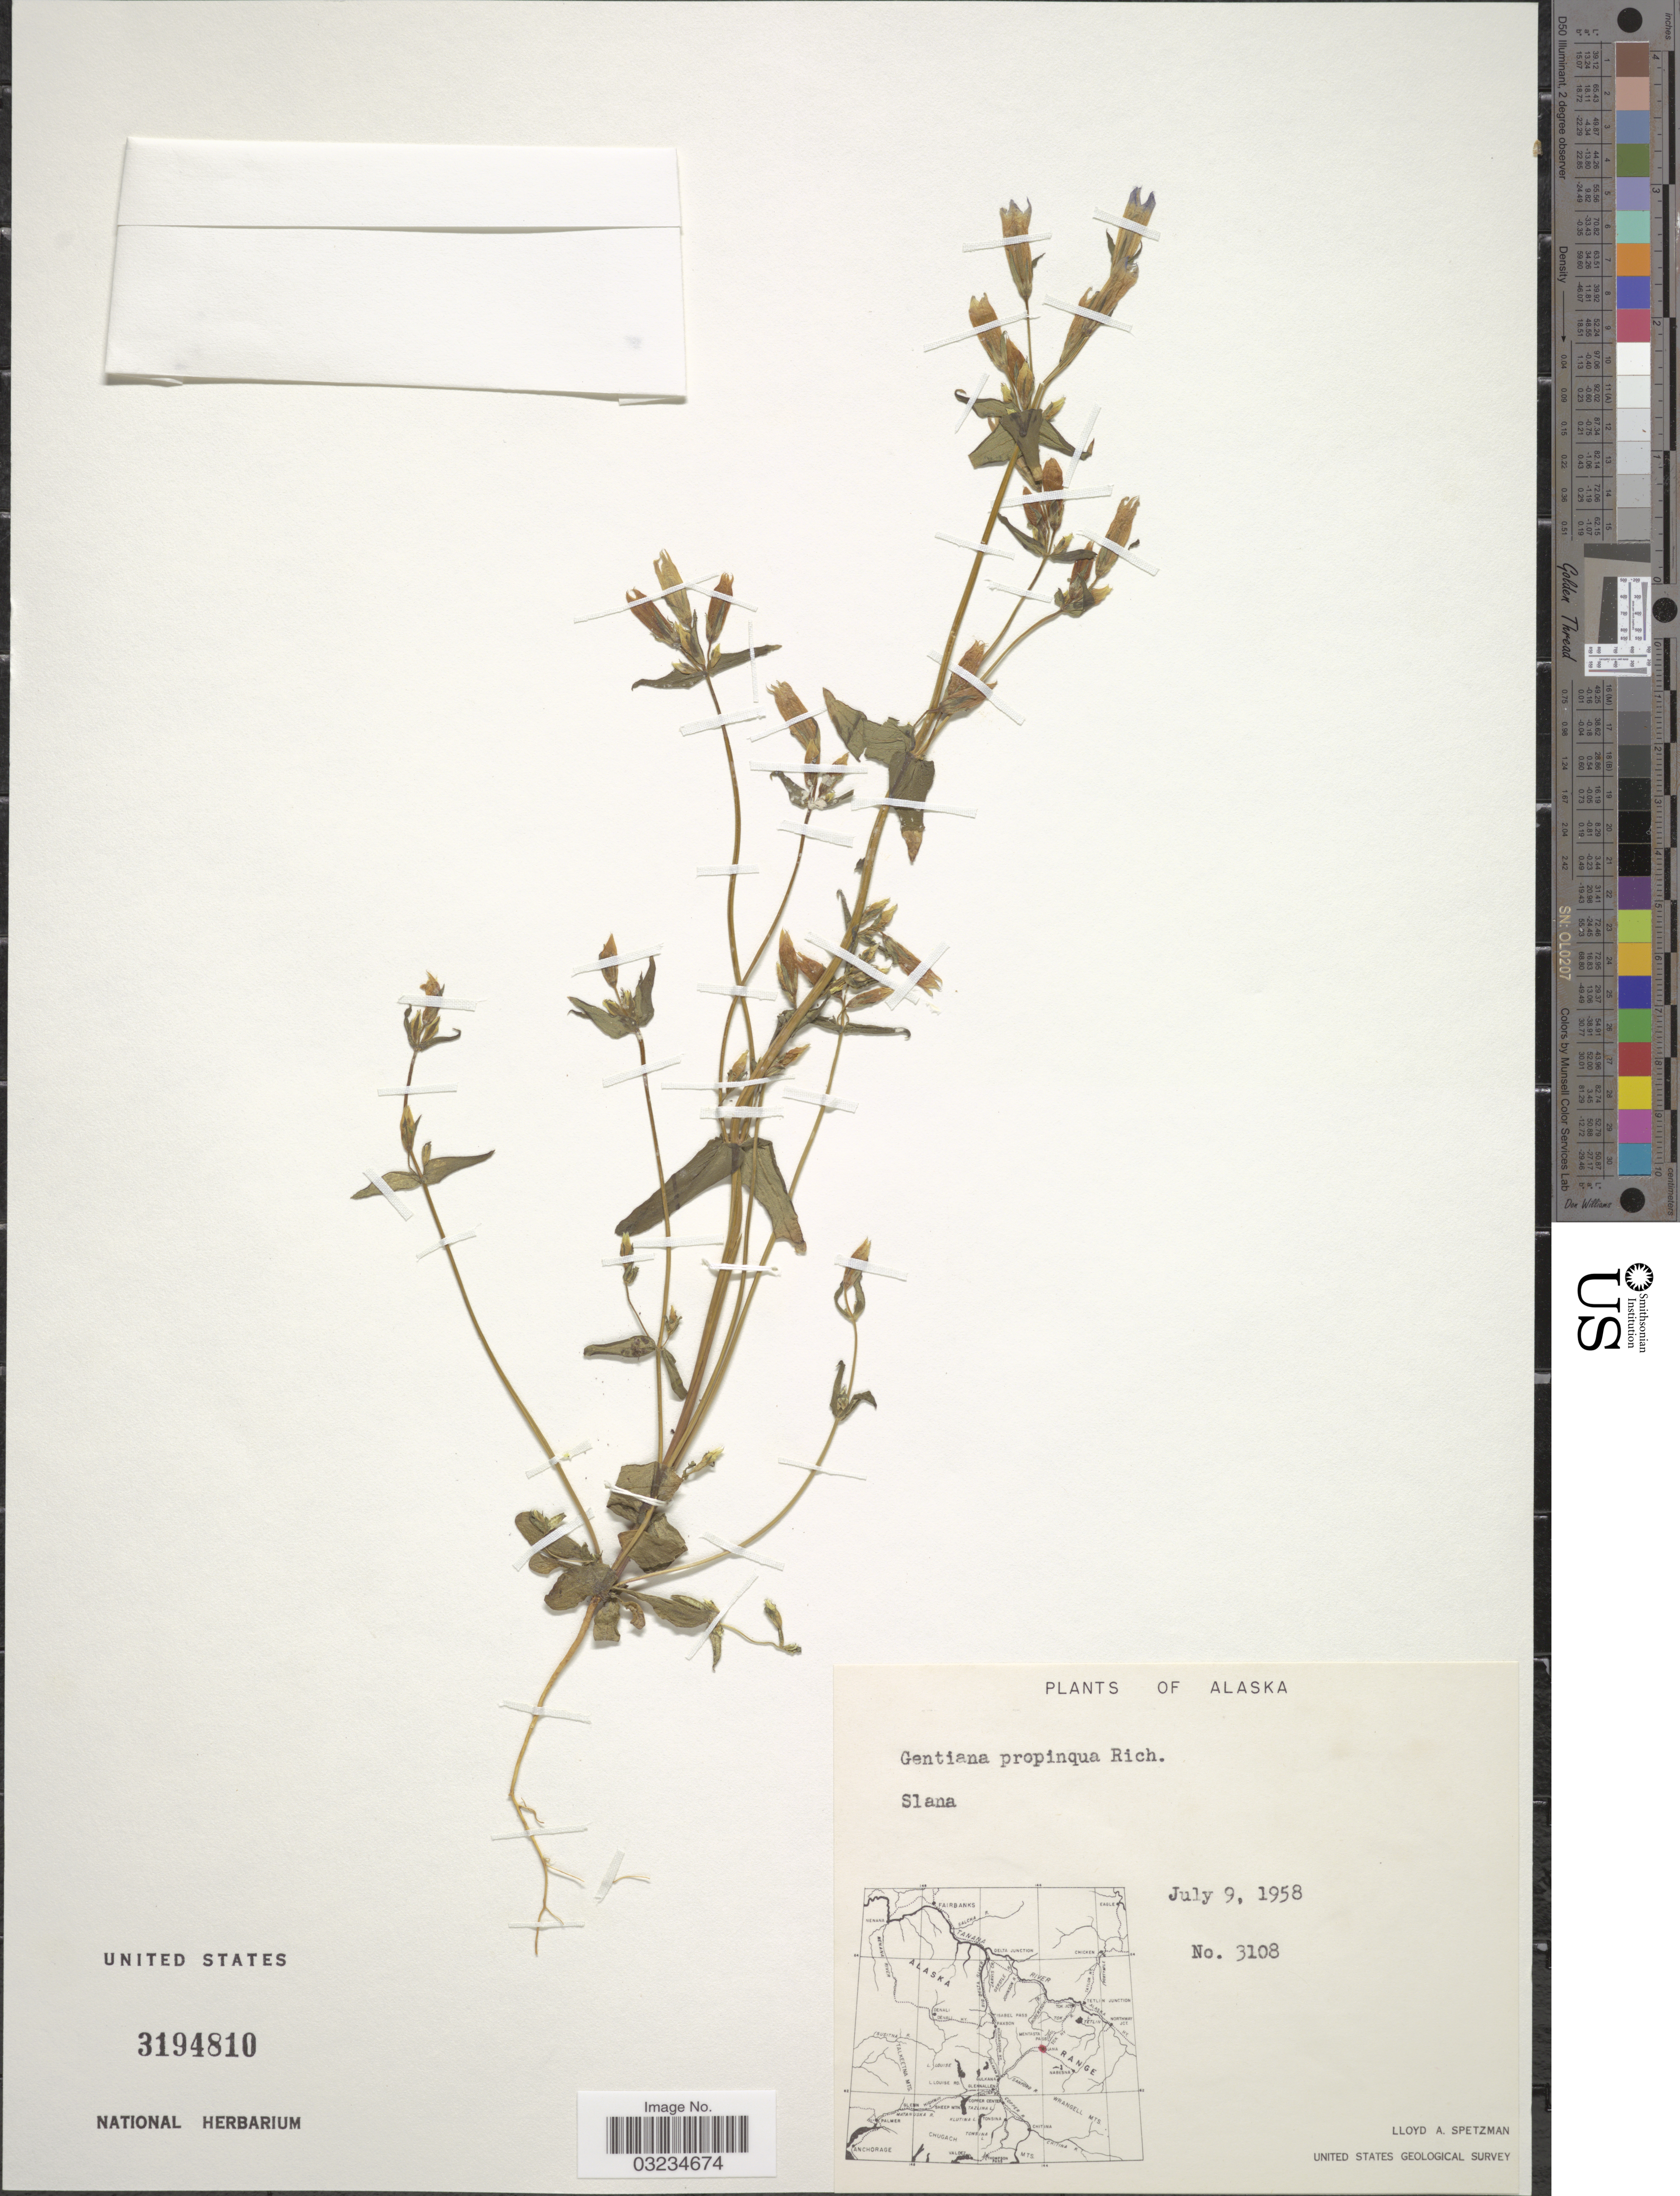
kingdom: Plantae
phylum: Tracheophyta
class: Magnoliopsida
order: Gentianales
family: Gentianaceae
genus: Gentiana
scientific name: Gentiana propinqua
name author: Richards.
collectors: L. Spetzman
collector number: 3108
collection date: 1958-07-09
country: United States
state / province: Alaska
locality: Slana.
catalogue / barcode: US 3194810